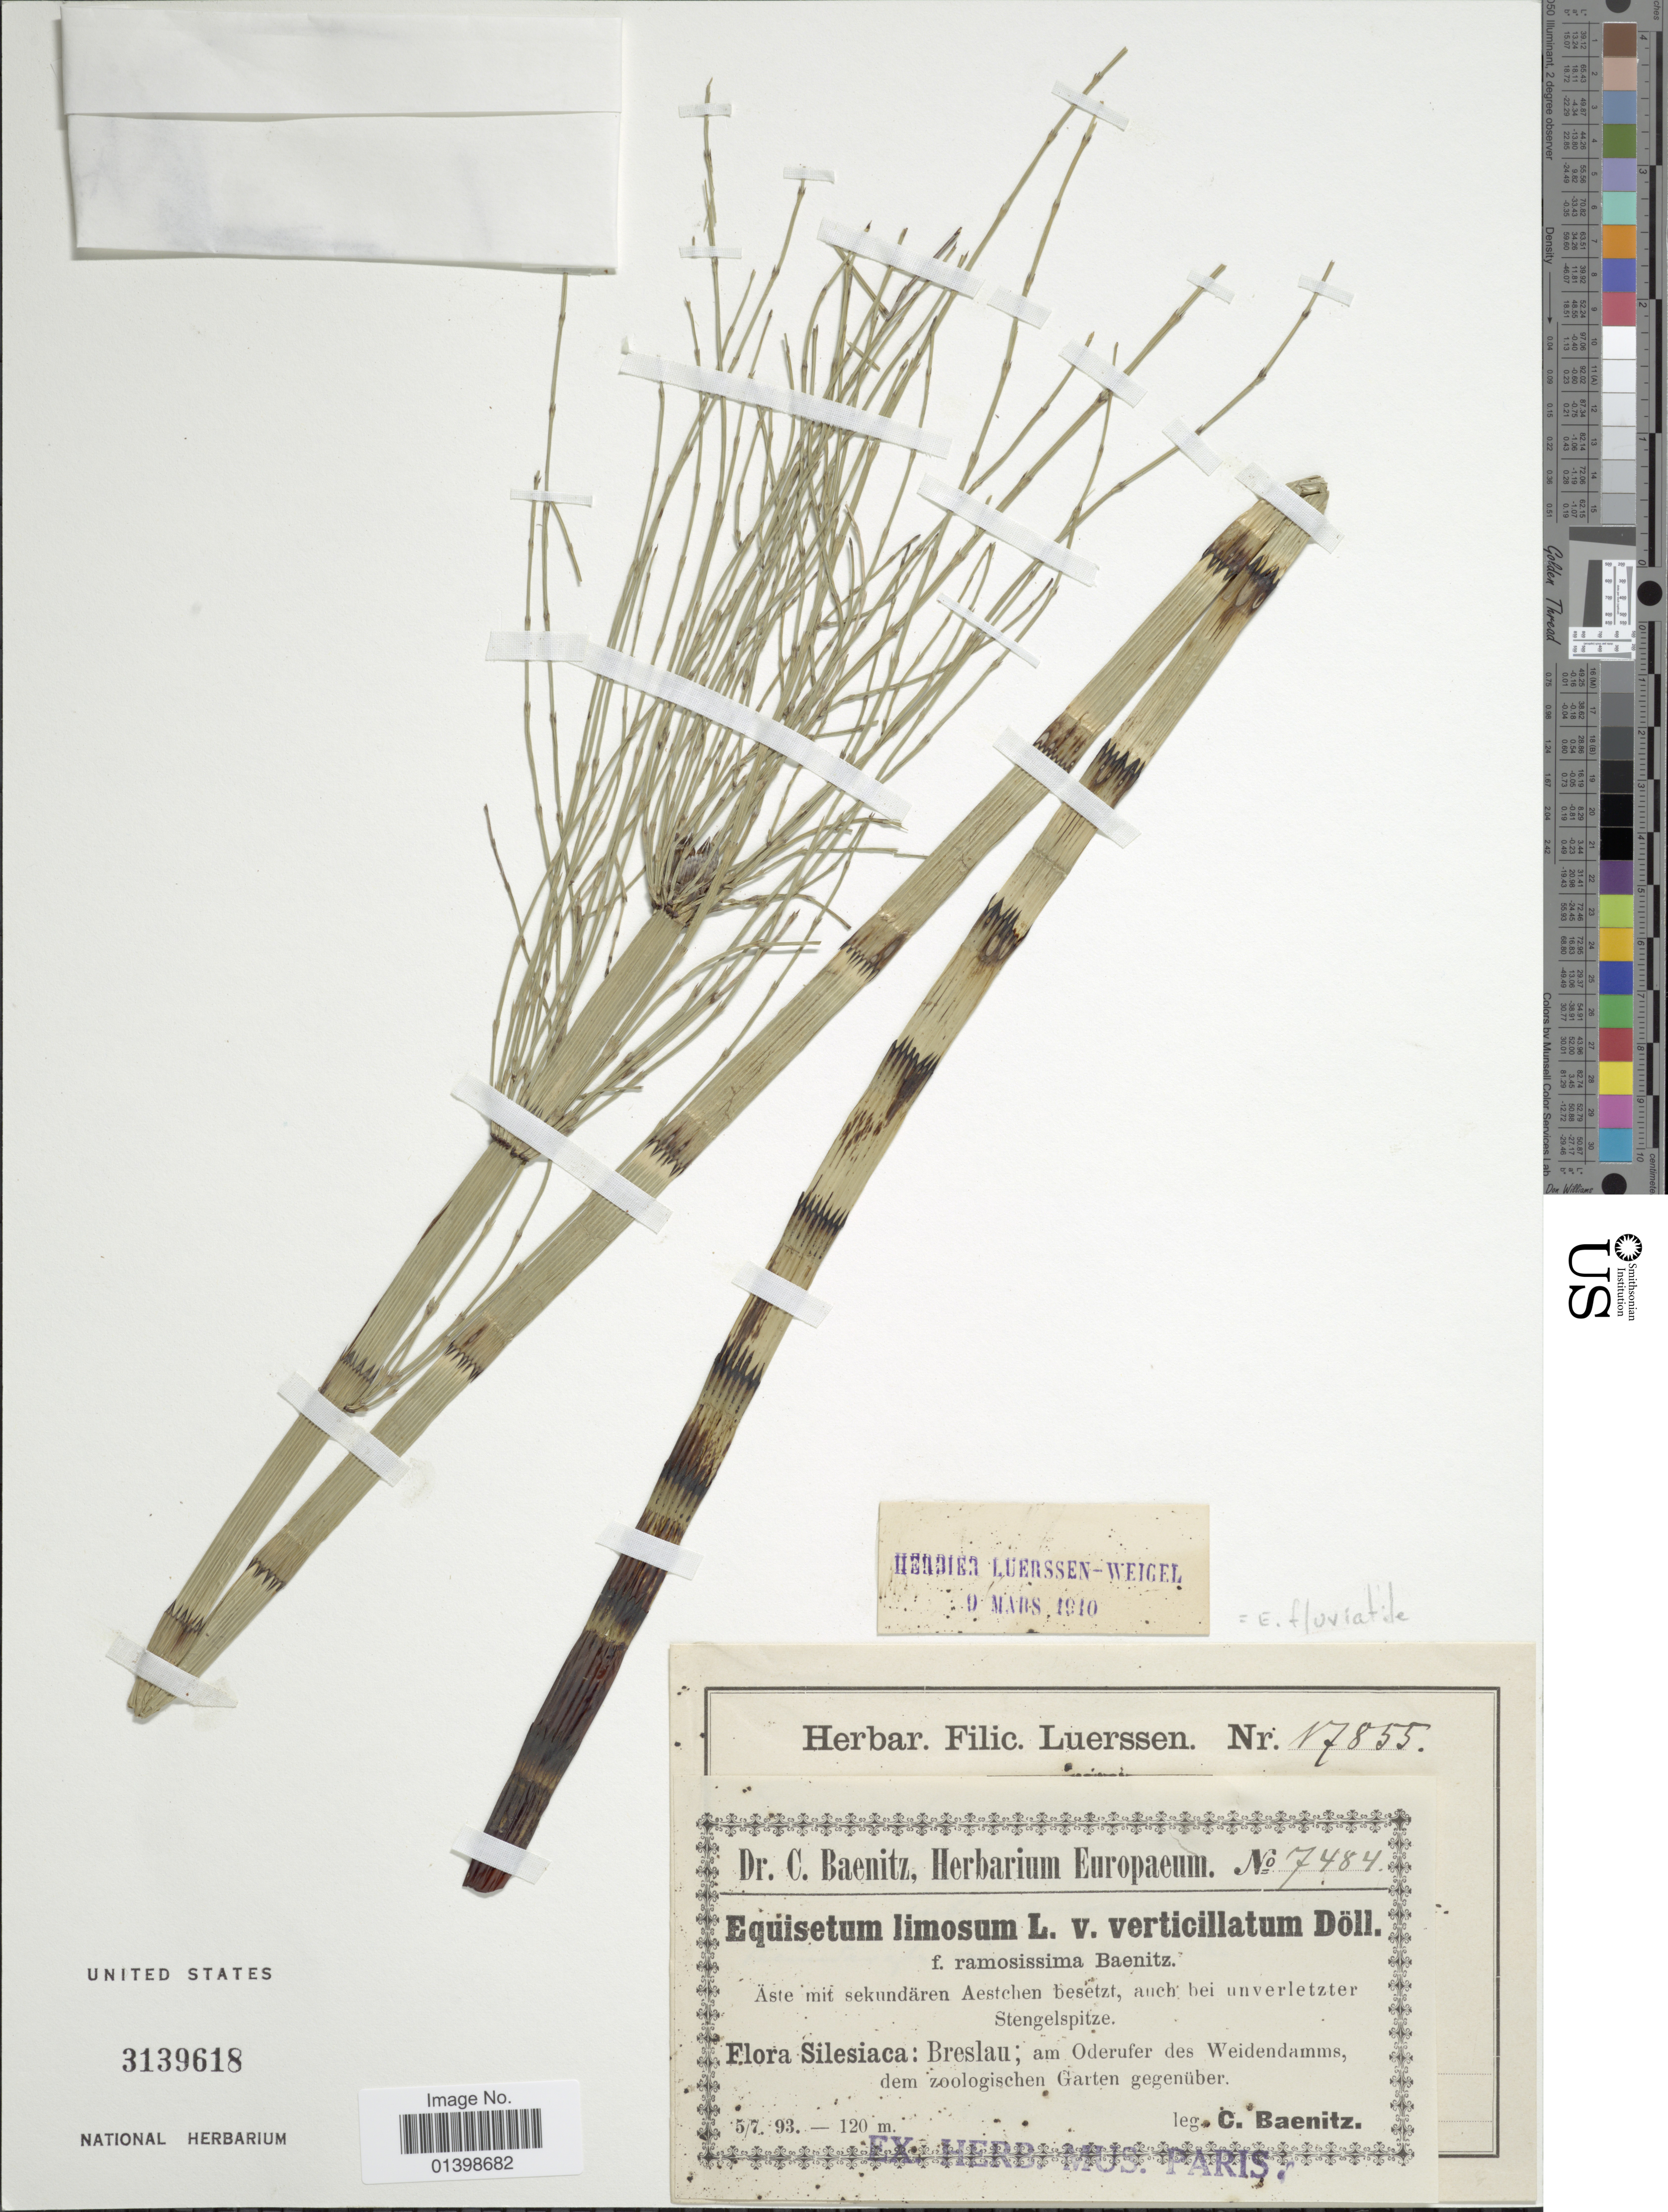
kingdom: Plantae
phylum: Tracheophyta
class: Polypodiopsida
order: Equisetales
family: Equisetaceae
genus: Equisetum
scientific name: Equisetum fluviatile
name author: L.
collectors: C. G. Baenitz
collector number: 7484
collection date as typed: Transcribed d/m/y: 5/7/93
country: Poland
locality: Silesiaca: Breslau; am Oderufer des Weidendamms, dem zoologischen Garten gegenüber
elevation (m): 120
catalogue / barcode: US 3139618